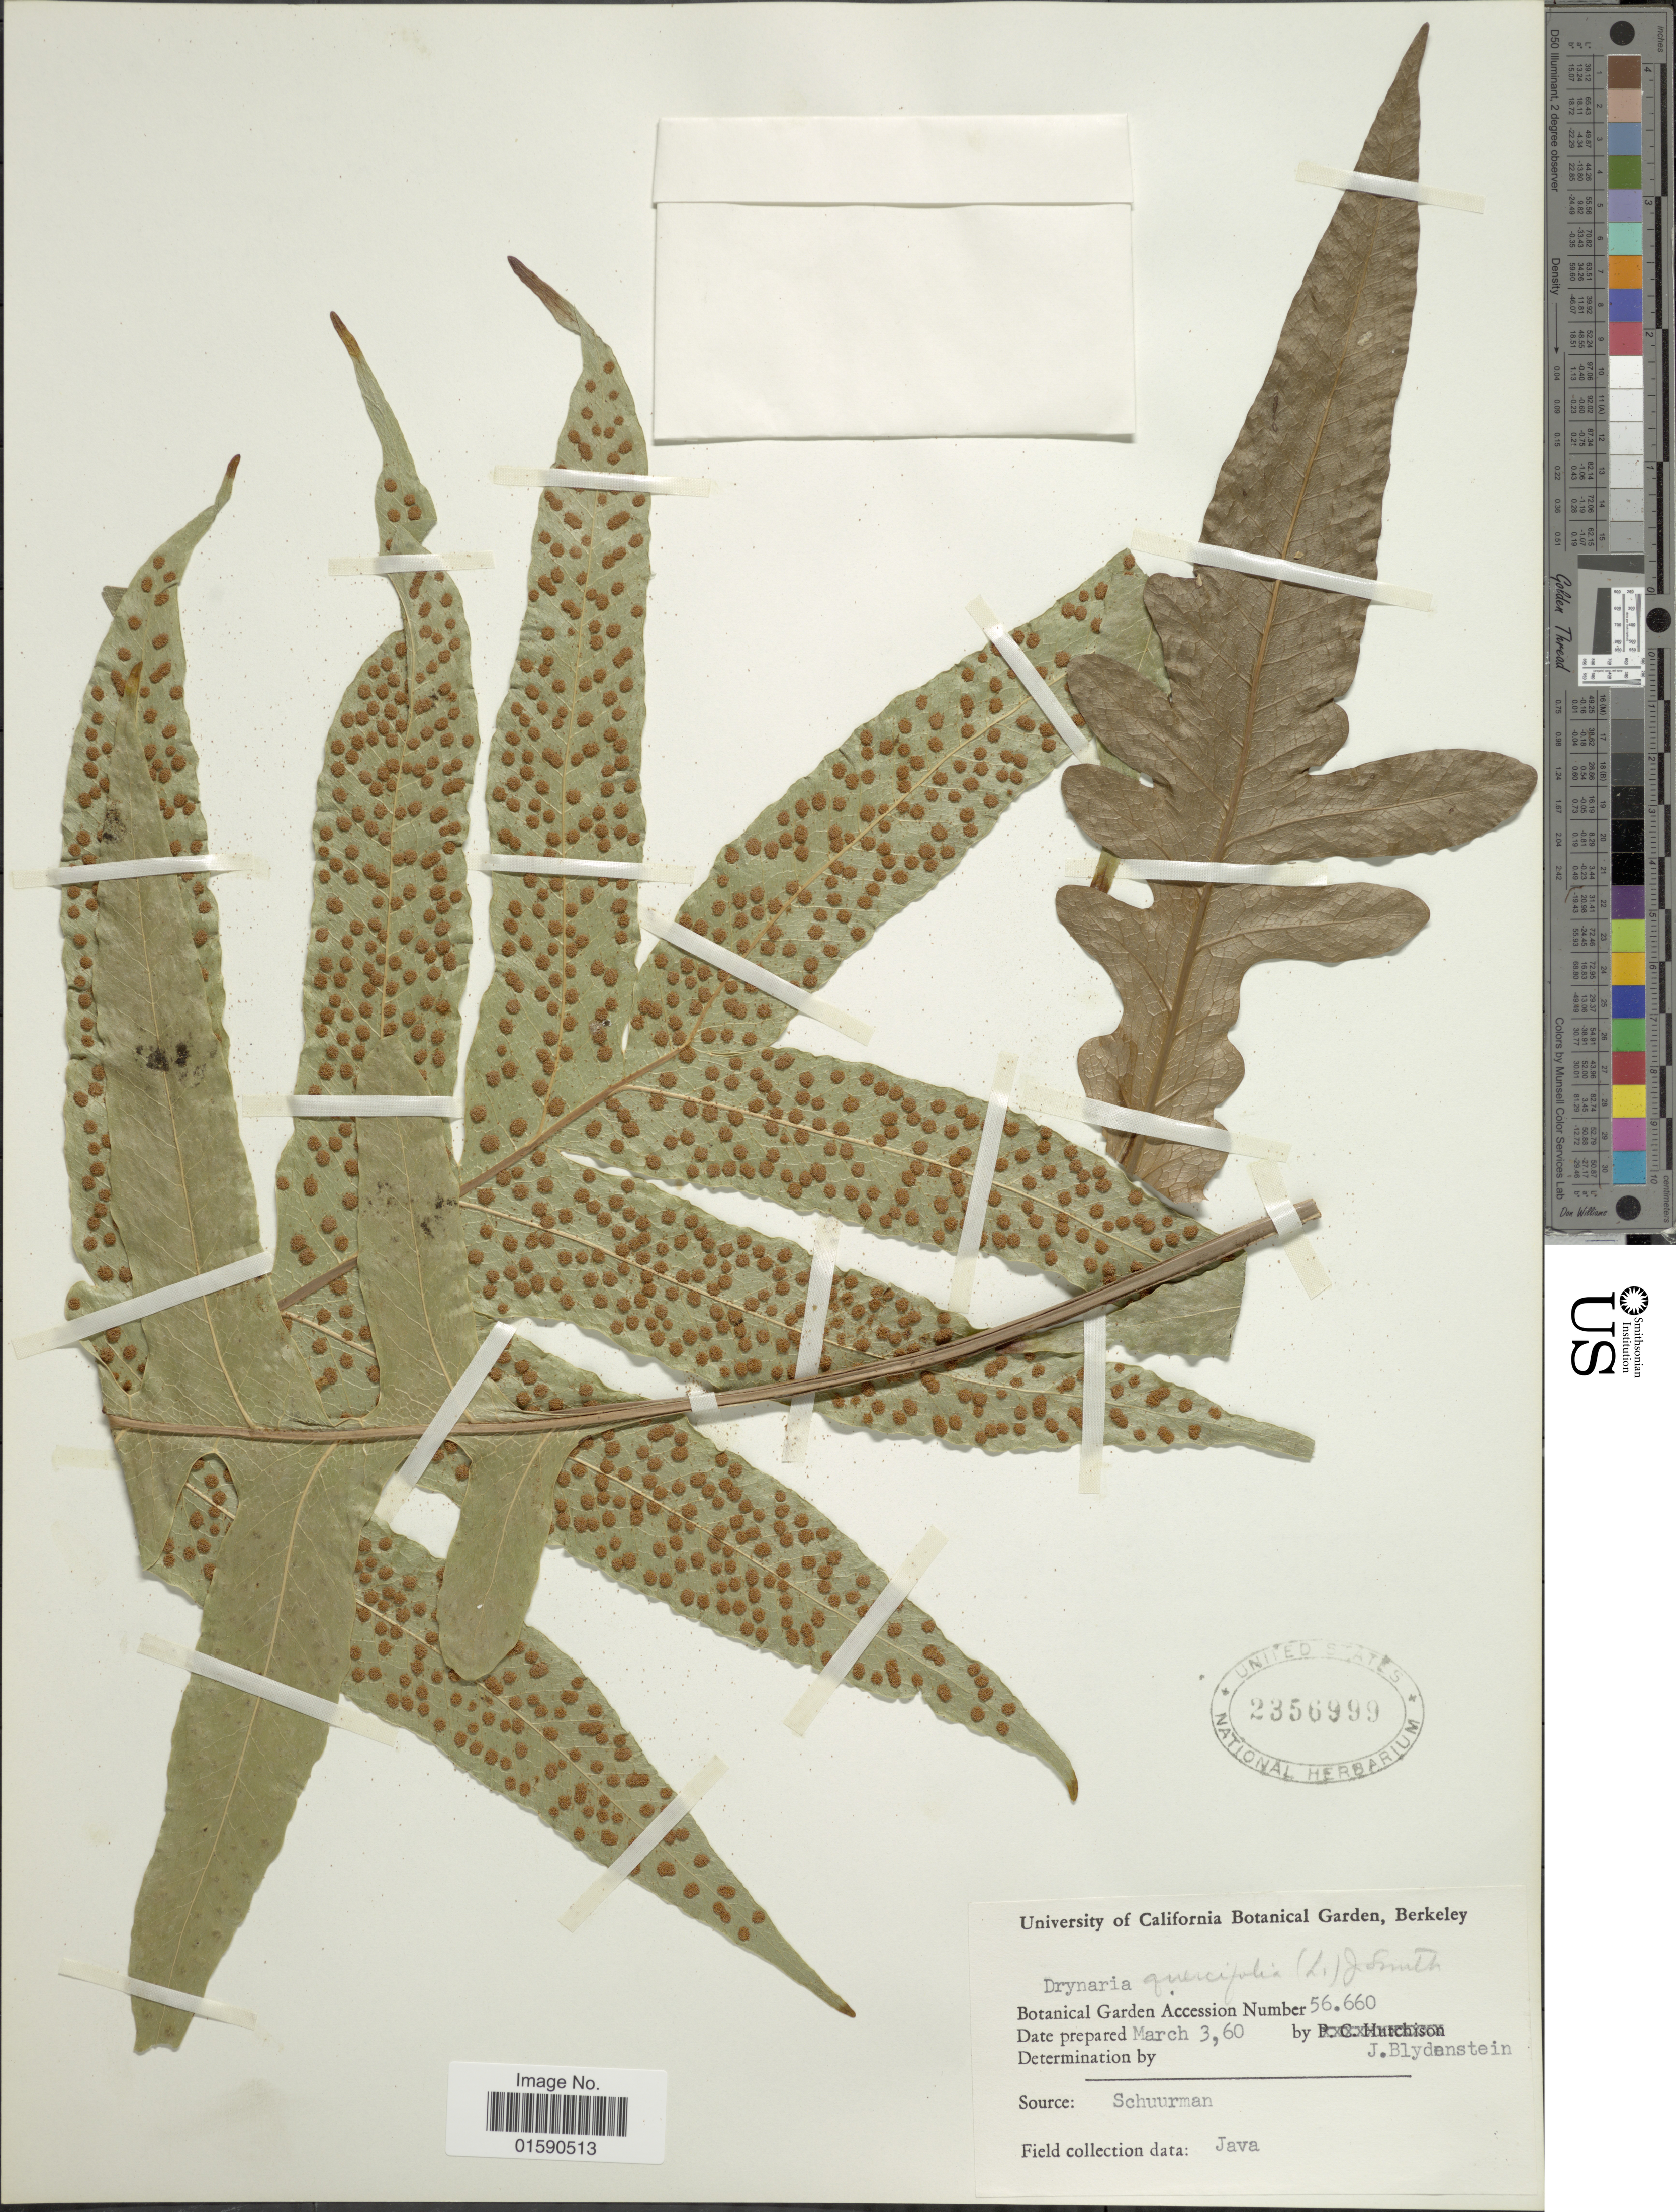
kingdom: Plantae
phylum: Tracheophyta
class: Polypodiopsida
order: Polypodiales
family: Polypodiaceae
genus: Drynaria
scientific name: Drynaria quercifolia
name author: (L.) J. Sm.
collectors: J. Blydenstein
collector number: Botanical Garden Accession Number 56660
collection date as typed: Transcribed d/m/y: 3/3/60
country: United States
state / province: California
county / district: Alameda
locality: University of California Botanical Garden, Berkeley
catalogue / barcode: US 2356999